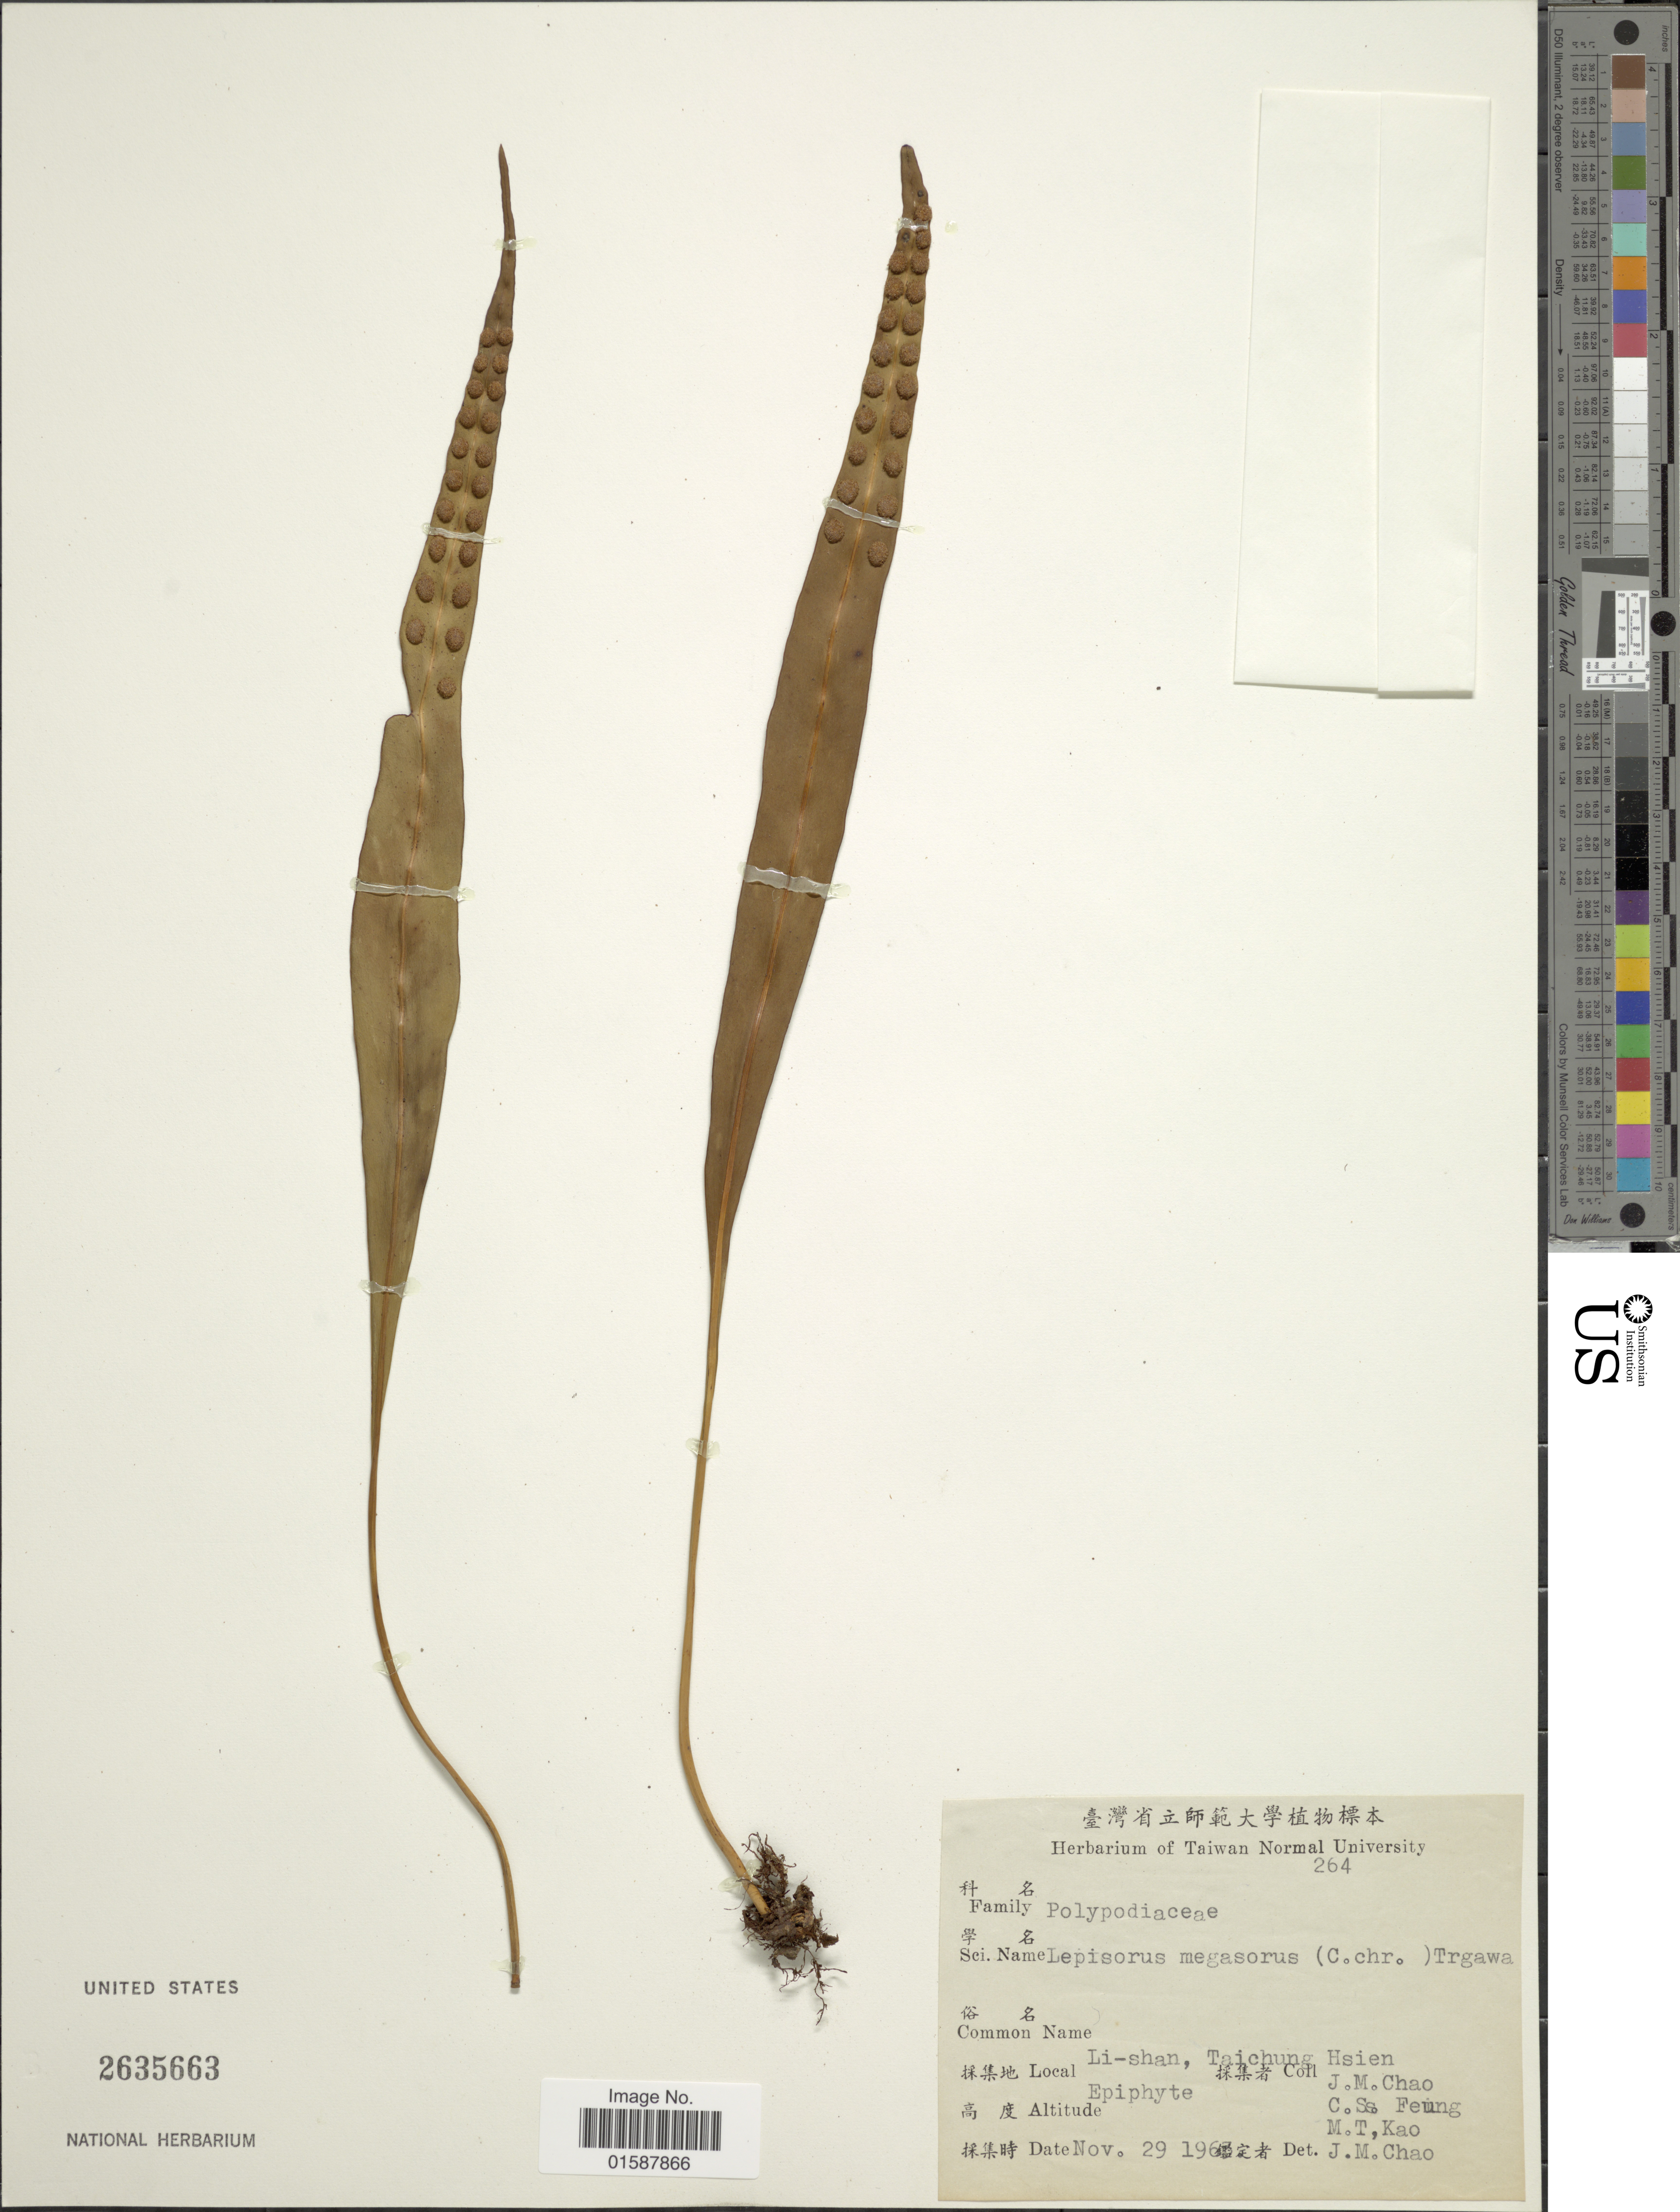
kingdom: Plantae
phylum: Tracheophyta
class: Polypodiopsida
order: Polypodiales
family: Polypodiaceae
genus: Lepisorus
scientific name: Lepisorus megasorus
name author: (C. Chr.) Ching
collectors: J. Chao, C. Feung & M. T. Kao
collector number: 264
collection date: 1963-11-29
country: Taiwan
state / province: Taichung City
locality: Li-shan, Taichung Hsien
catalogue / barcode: US 2635663